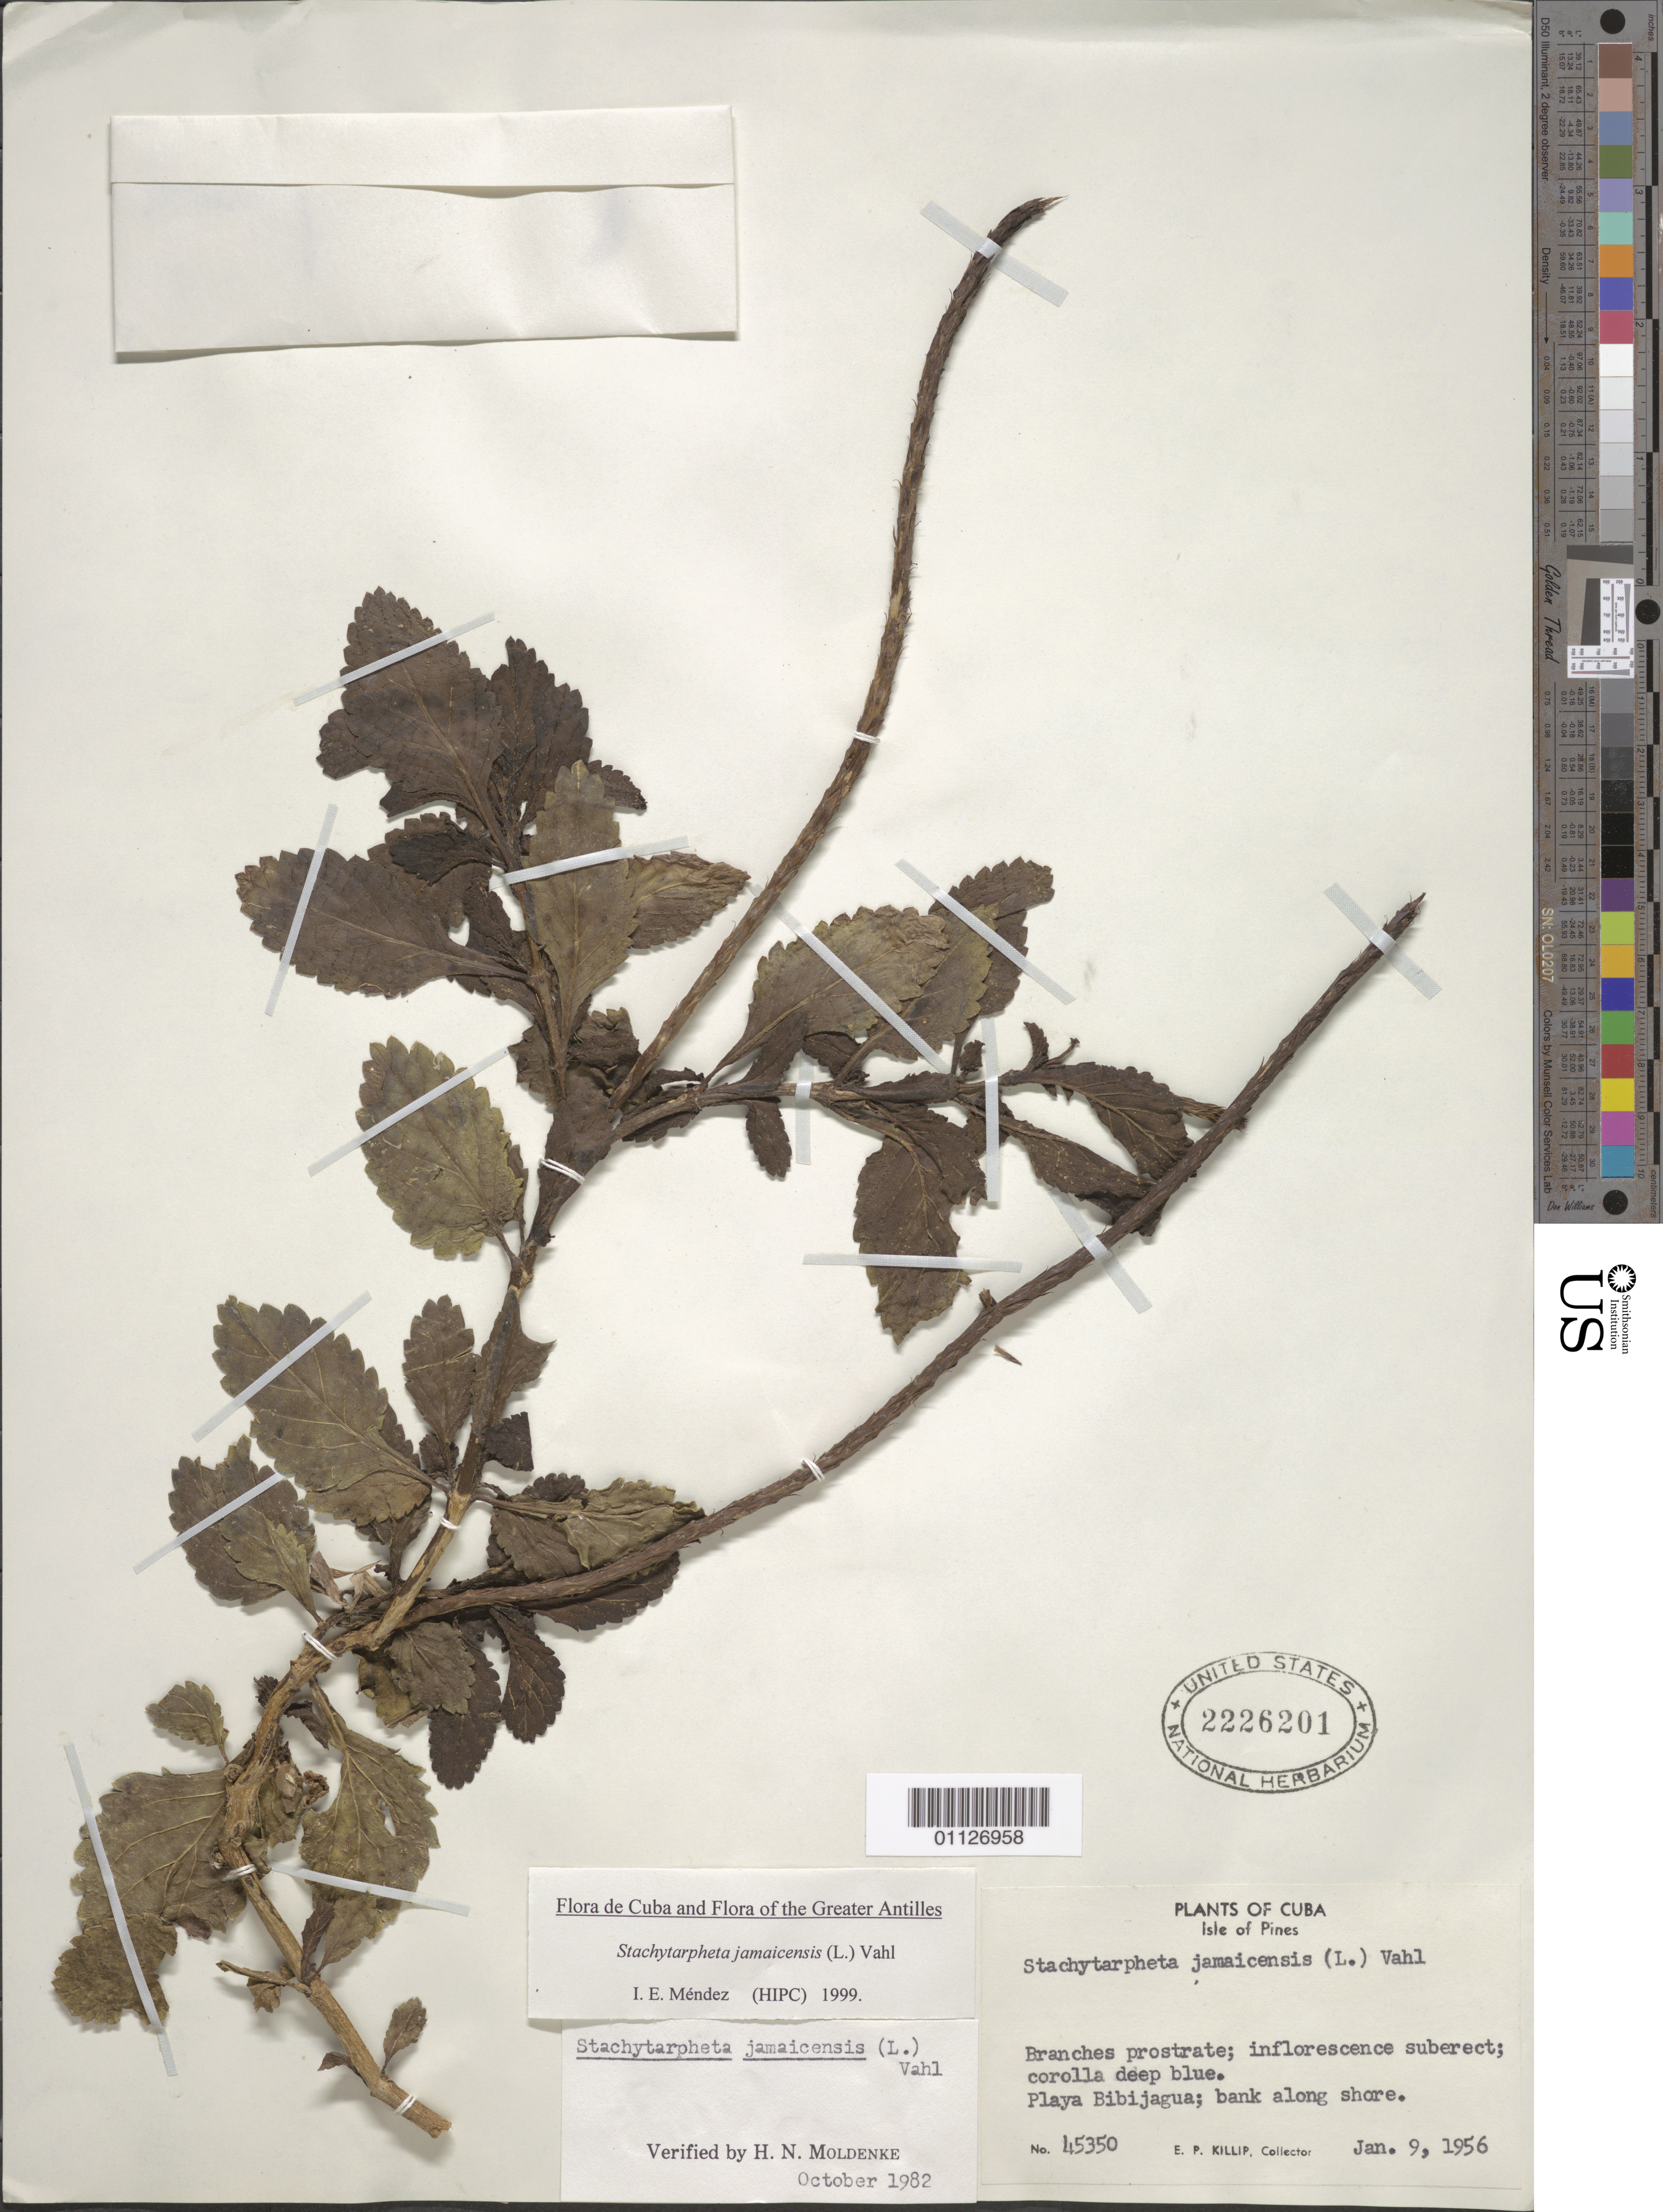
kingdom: Plantae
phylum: Tracheophyta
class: Magnoliopsida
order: Lamiales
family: Verbenaceae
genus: Stachytarpheta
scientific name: Stachytarpheta jamaicensis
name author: (L.) Vahl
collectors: E. P. Killip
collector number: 45350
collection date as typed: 09 Jan 1956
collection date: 1956-01-09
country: Cuba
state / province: Isla de La Juventud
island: Isla de la Juventud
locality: Playa Bibijagua; bank along shore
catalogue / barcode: US 2226201